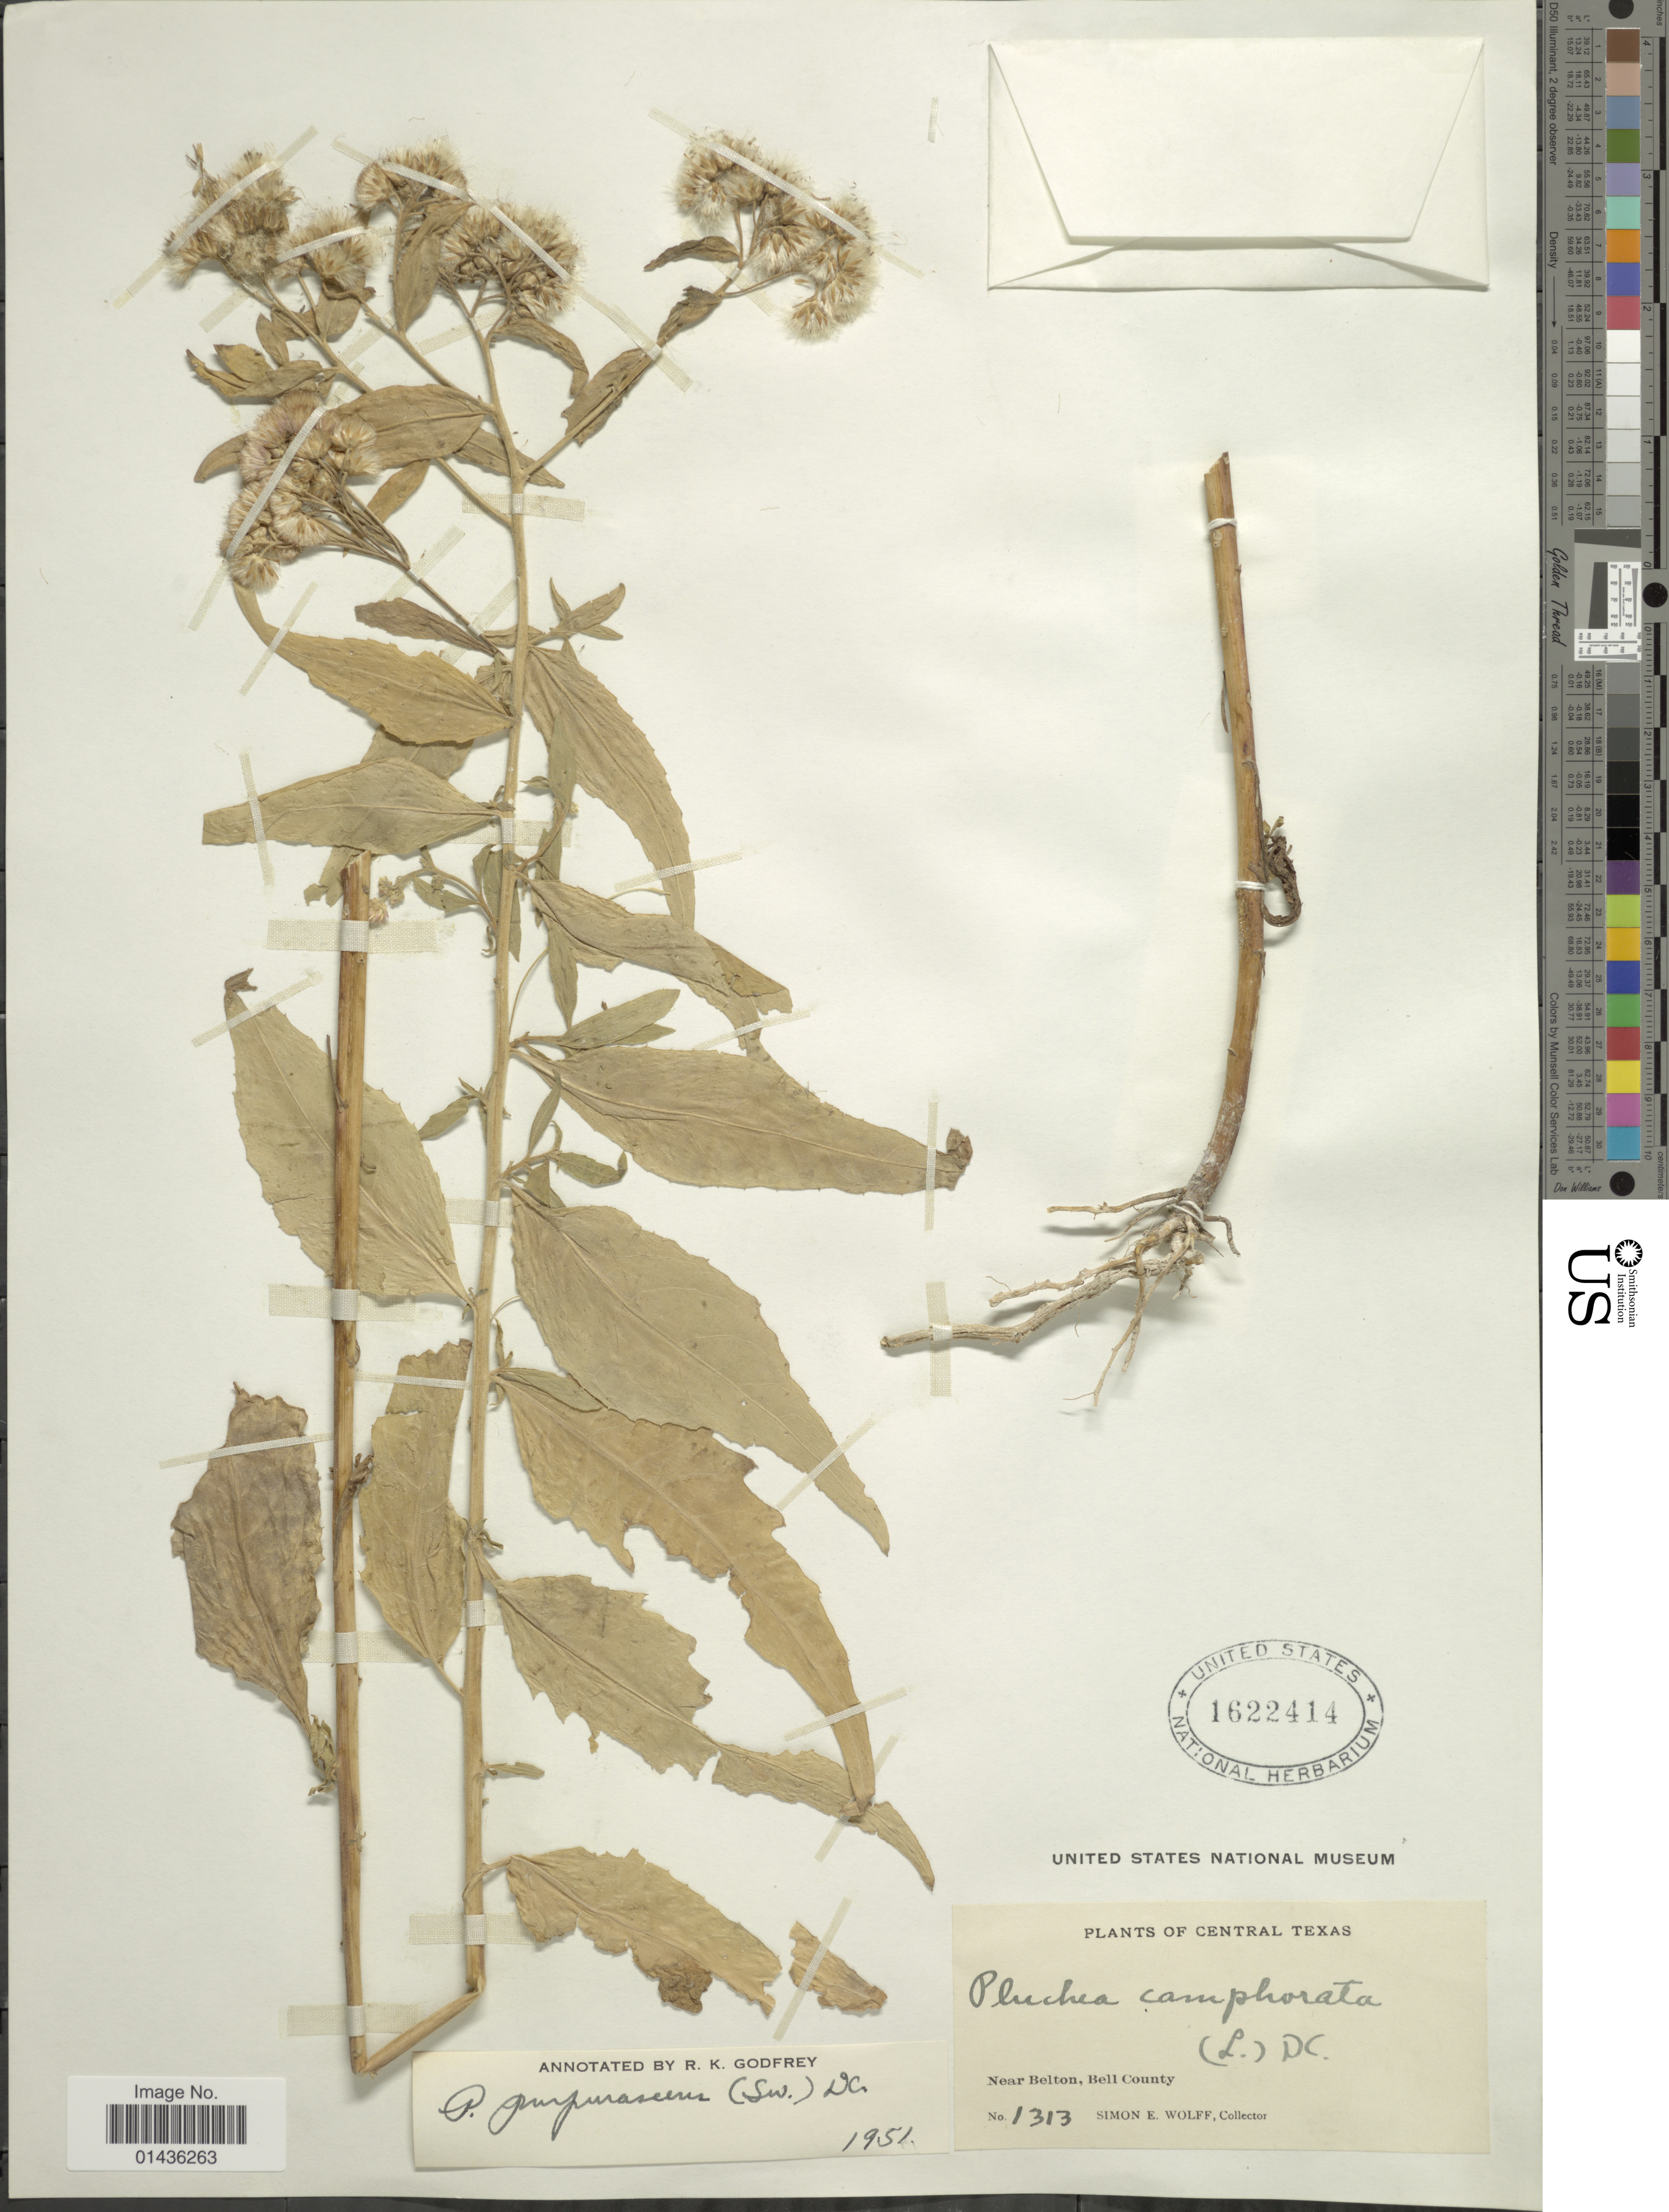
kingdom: Plantae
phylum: Tracheophyta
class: Magnoliopsida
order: Asterales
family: Asteraceae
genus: Pluchea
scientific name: Pluchea odorata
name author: (L.) Cass.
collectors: S. E. Wolff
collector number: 1313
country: United States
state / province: Texas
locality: Central Texas, near Belton, Bell County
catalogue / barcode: US 1622414